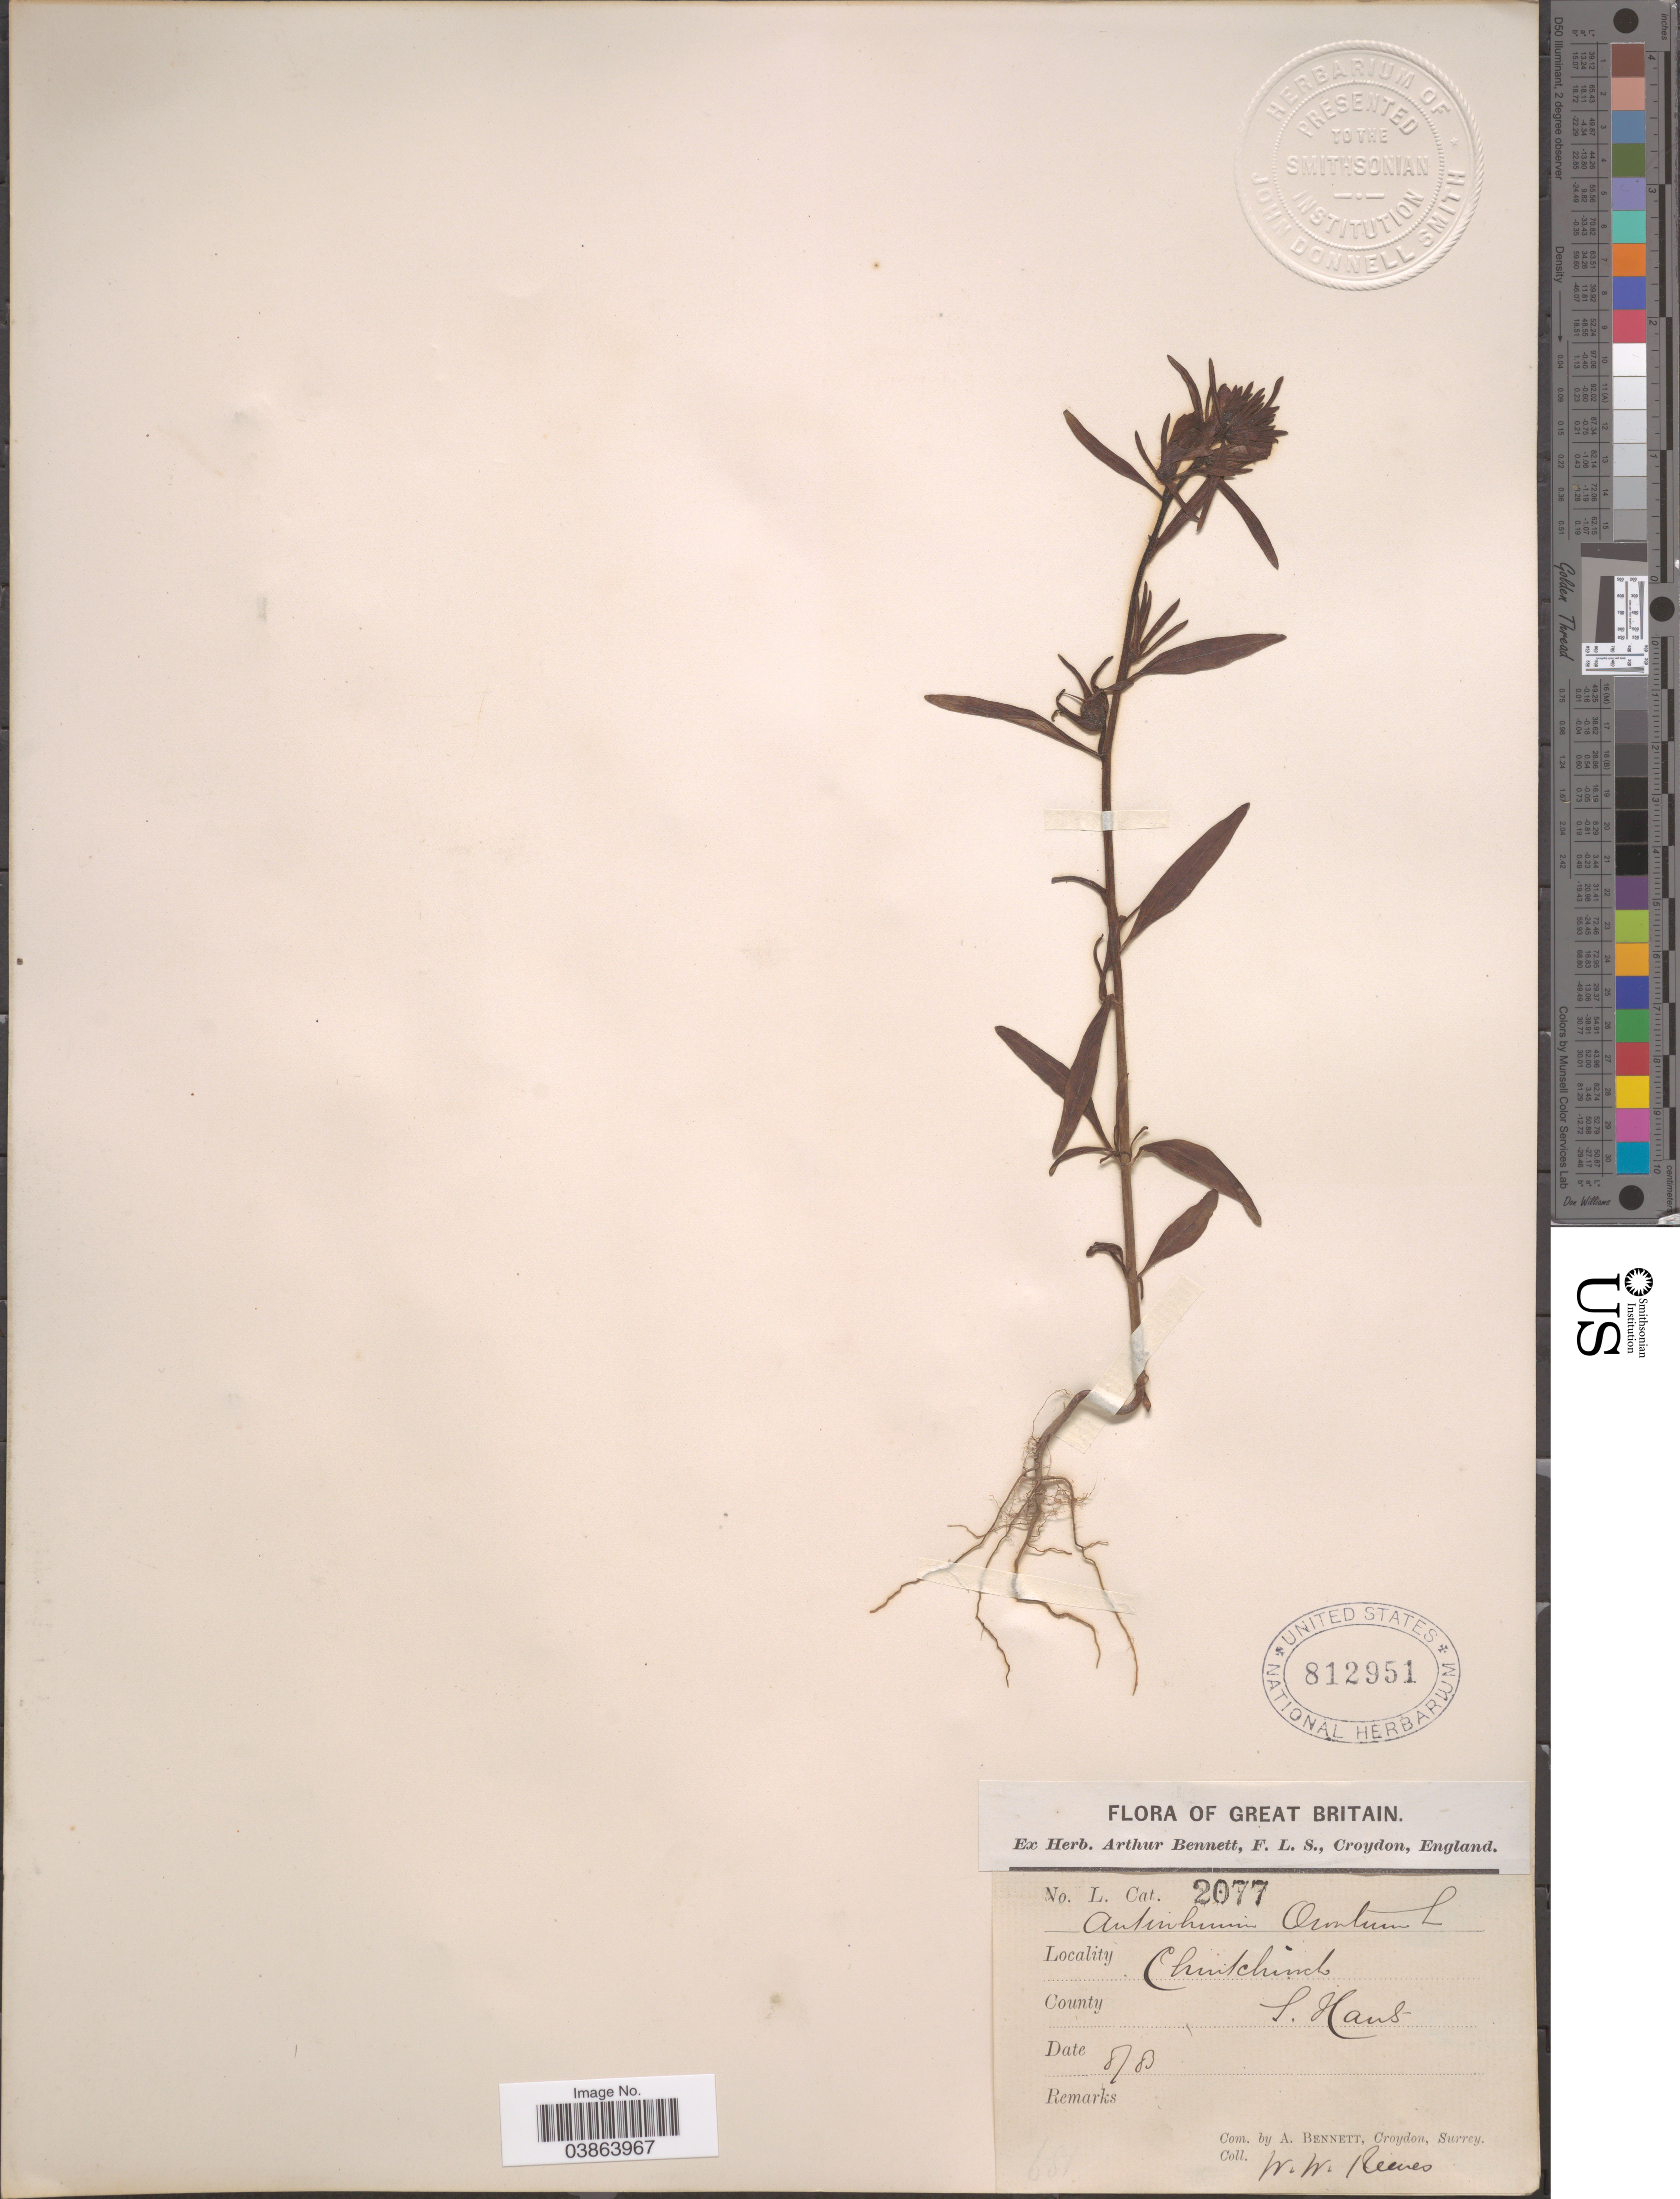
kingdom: Plantae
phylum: Tracheophyta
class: Magnoliopsida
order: Lamiales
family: Plantaginaceae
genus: Antirrhinum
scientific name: Antirrhinum orontium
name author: L.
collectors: A. Bennett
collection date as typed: Transcribed d/m/y: /8/83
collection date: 1883-08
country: United Kingdom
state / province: England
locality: Great Britain. Christchurch, S. Ham. (South Hampshire)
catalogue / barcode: US 812951